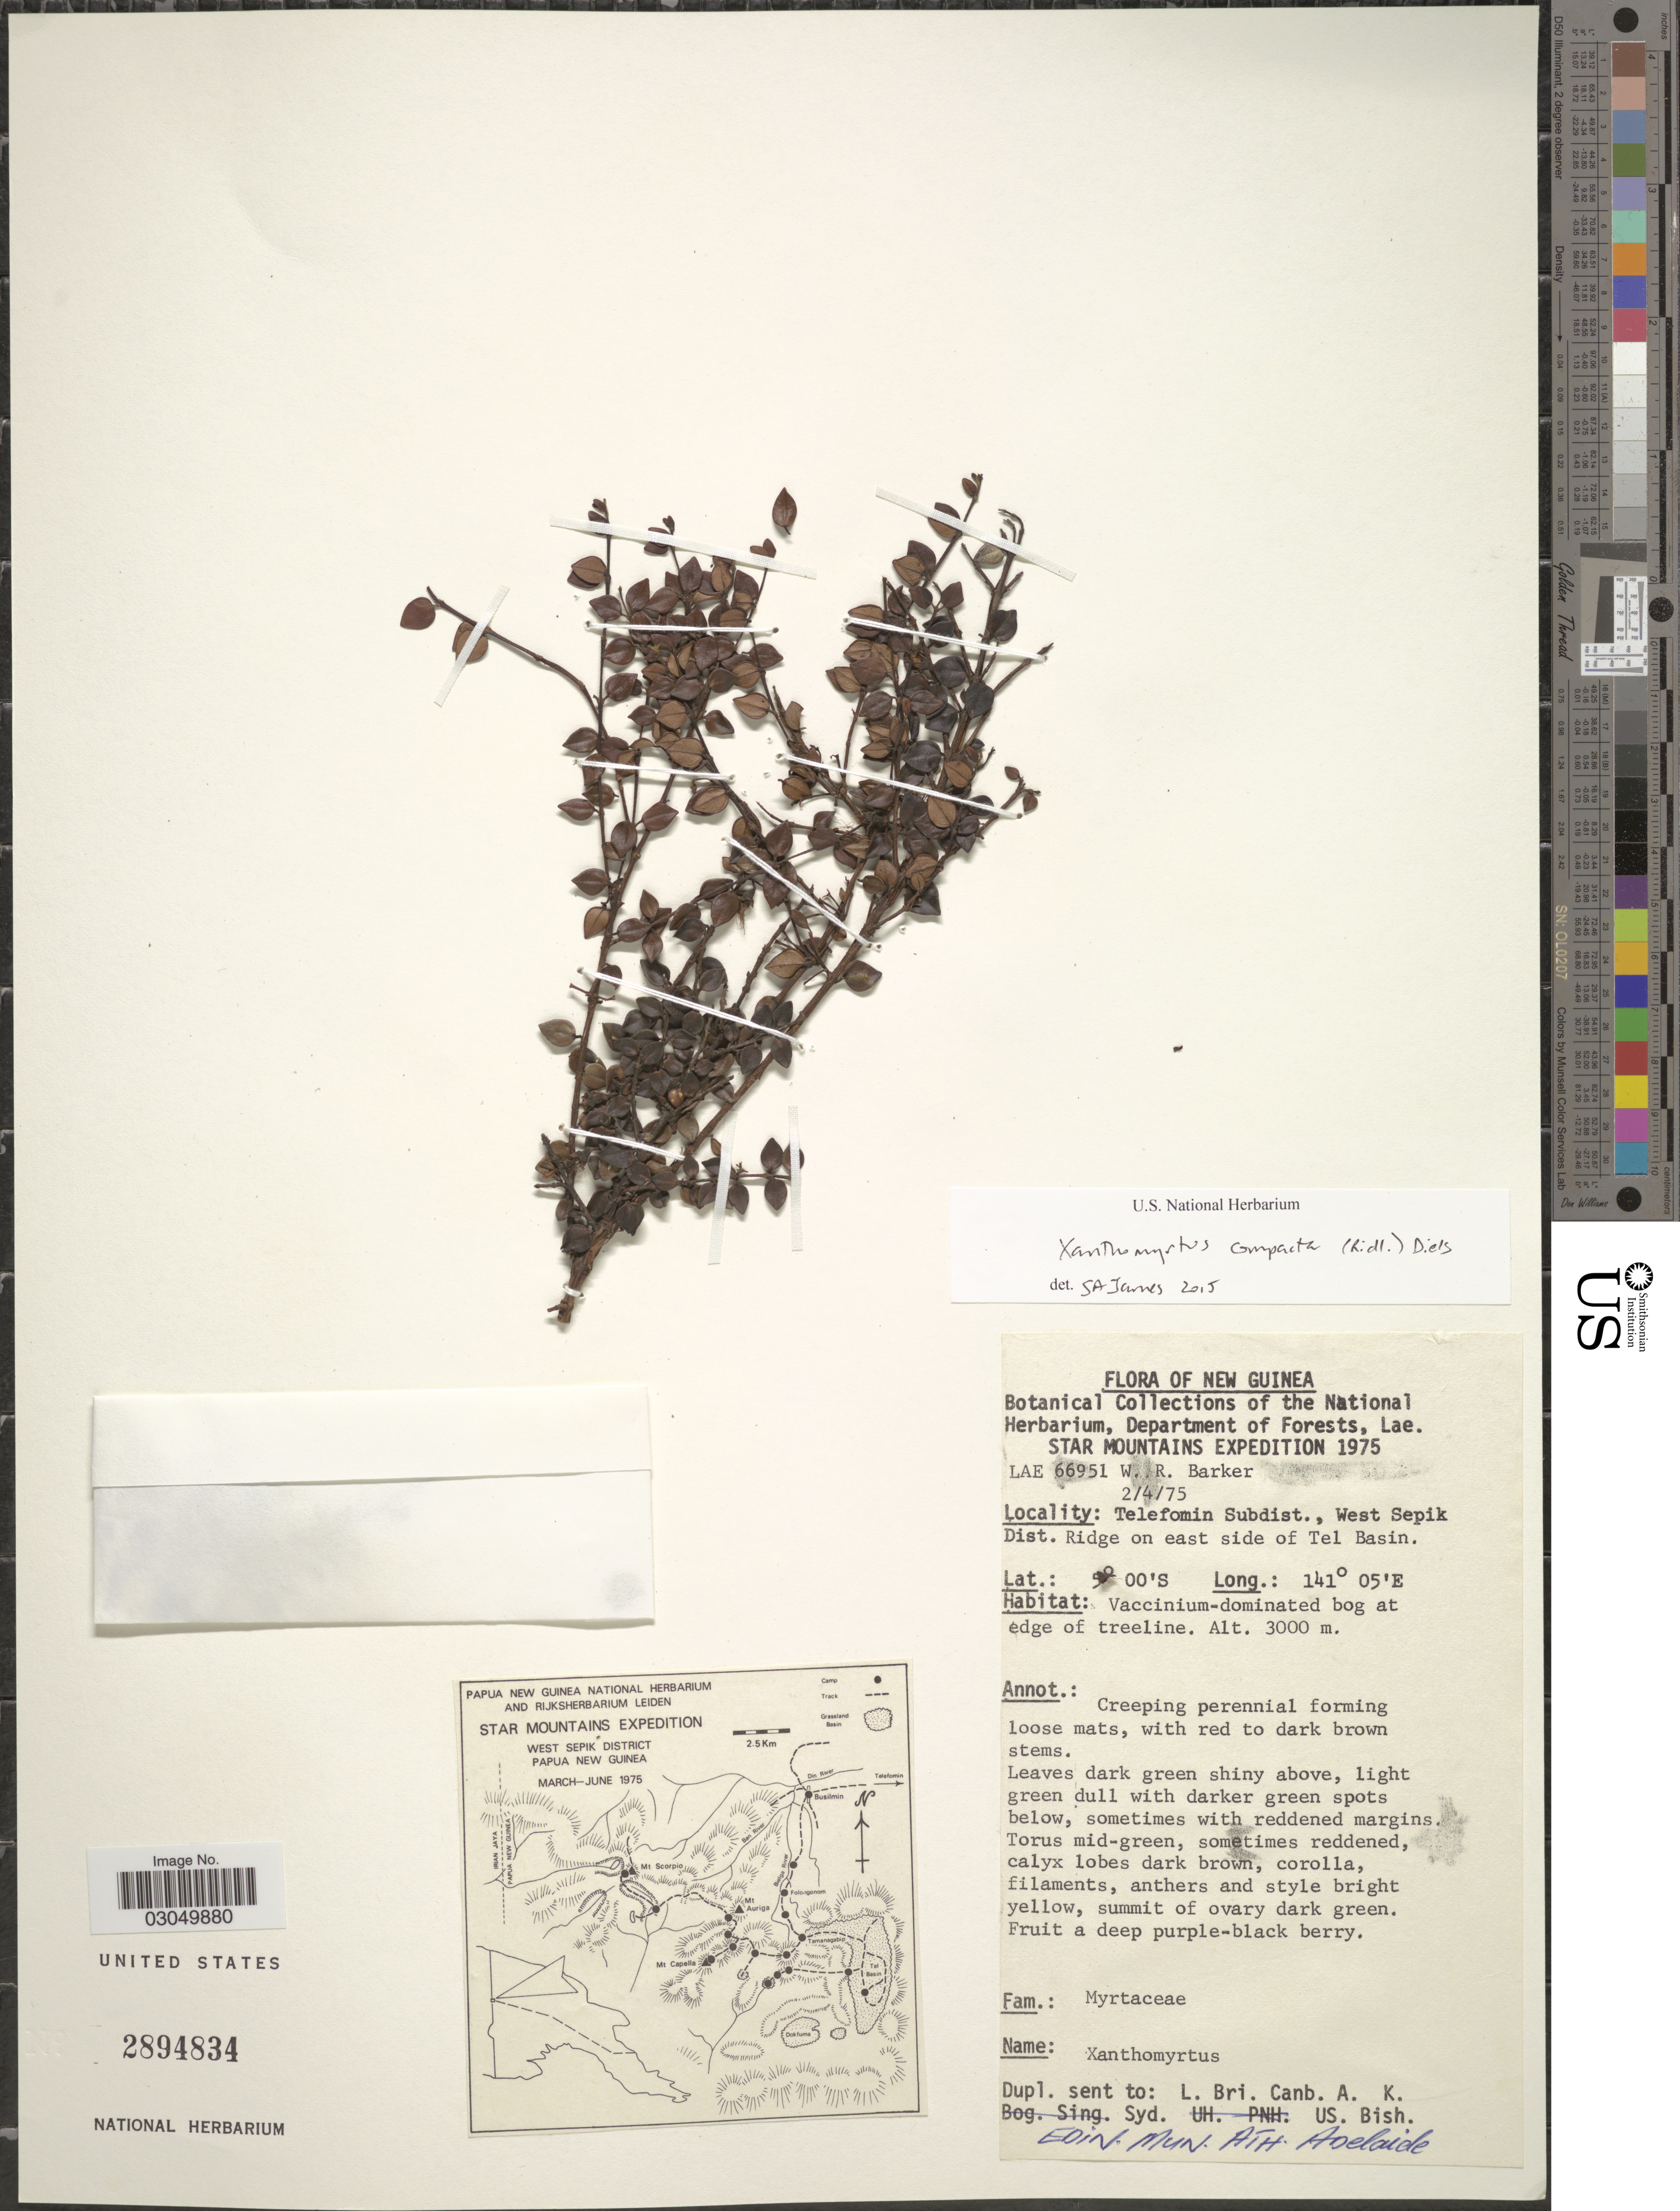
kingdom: Plantae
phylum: Tracheophyta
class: Magnoliopsida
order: Myrtales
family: Myrtaceae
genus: Xanthomyrtus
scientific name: Xanthomyrtus compacta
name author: (Ridl.) Diels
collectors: W. R. Barker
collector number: LAE 66951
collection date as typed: Transcribed d/m/y: 2/4/75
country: Papua New Guinea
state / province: Sandaun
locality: New Guinea. Star Mountains. Telefomin Subdist., West Sepik Dist. Ridge on east side of Tel Basin.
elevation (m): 3000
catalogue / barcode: US 2894834